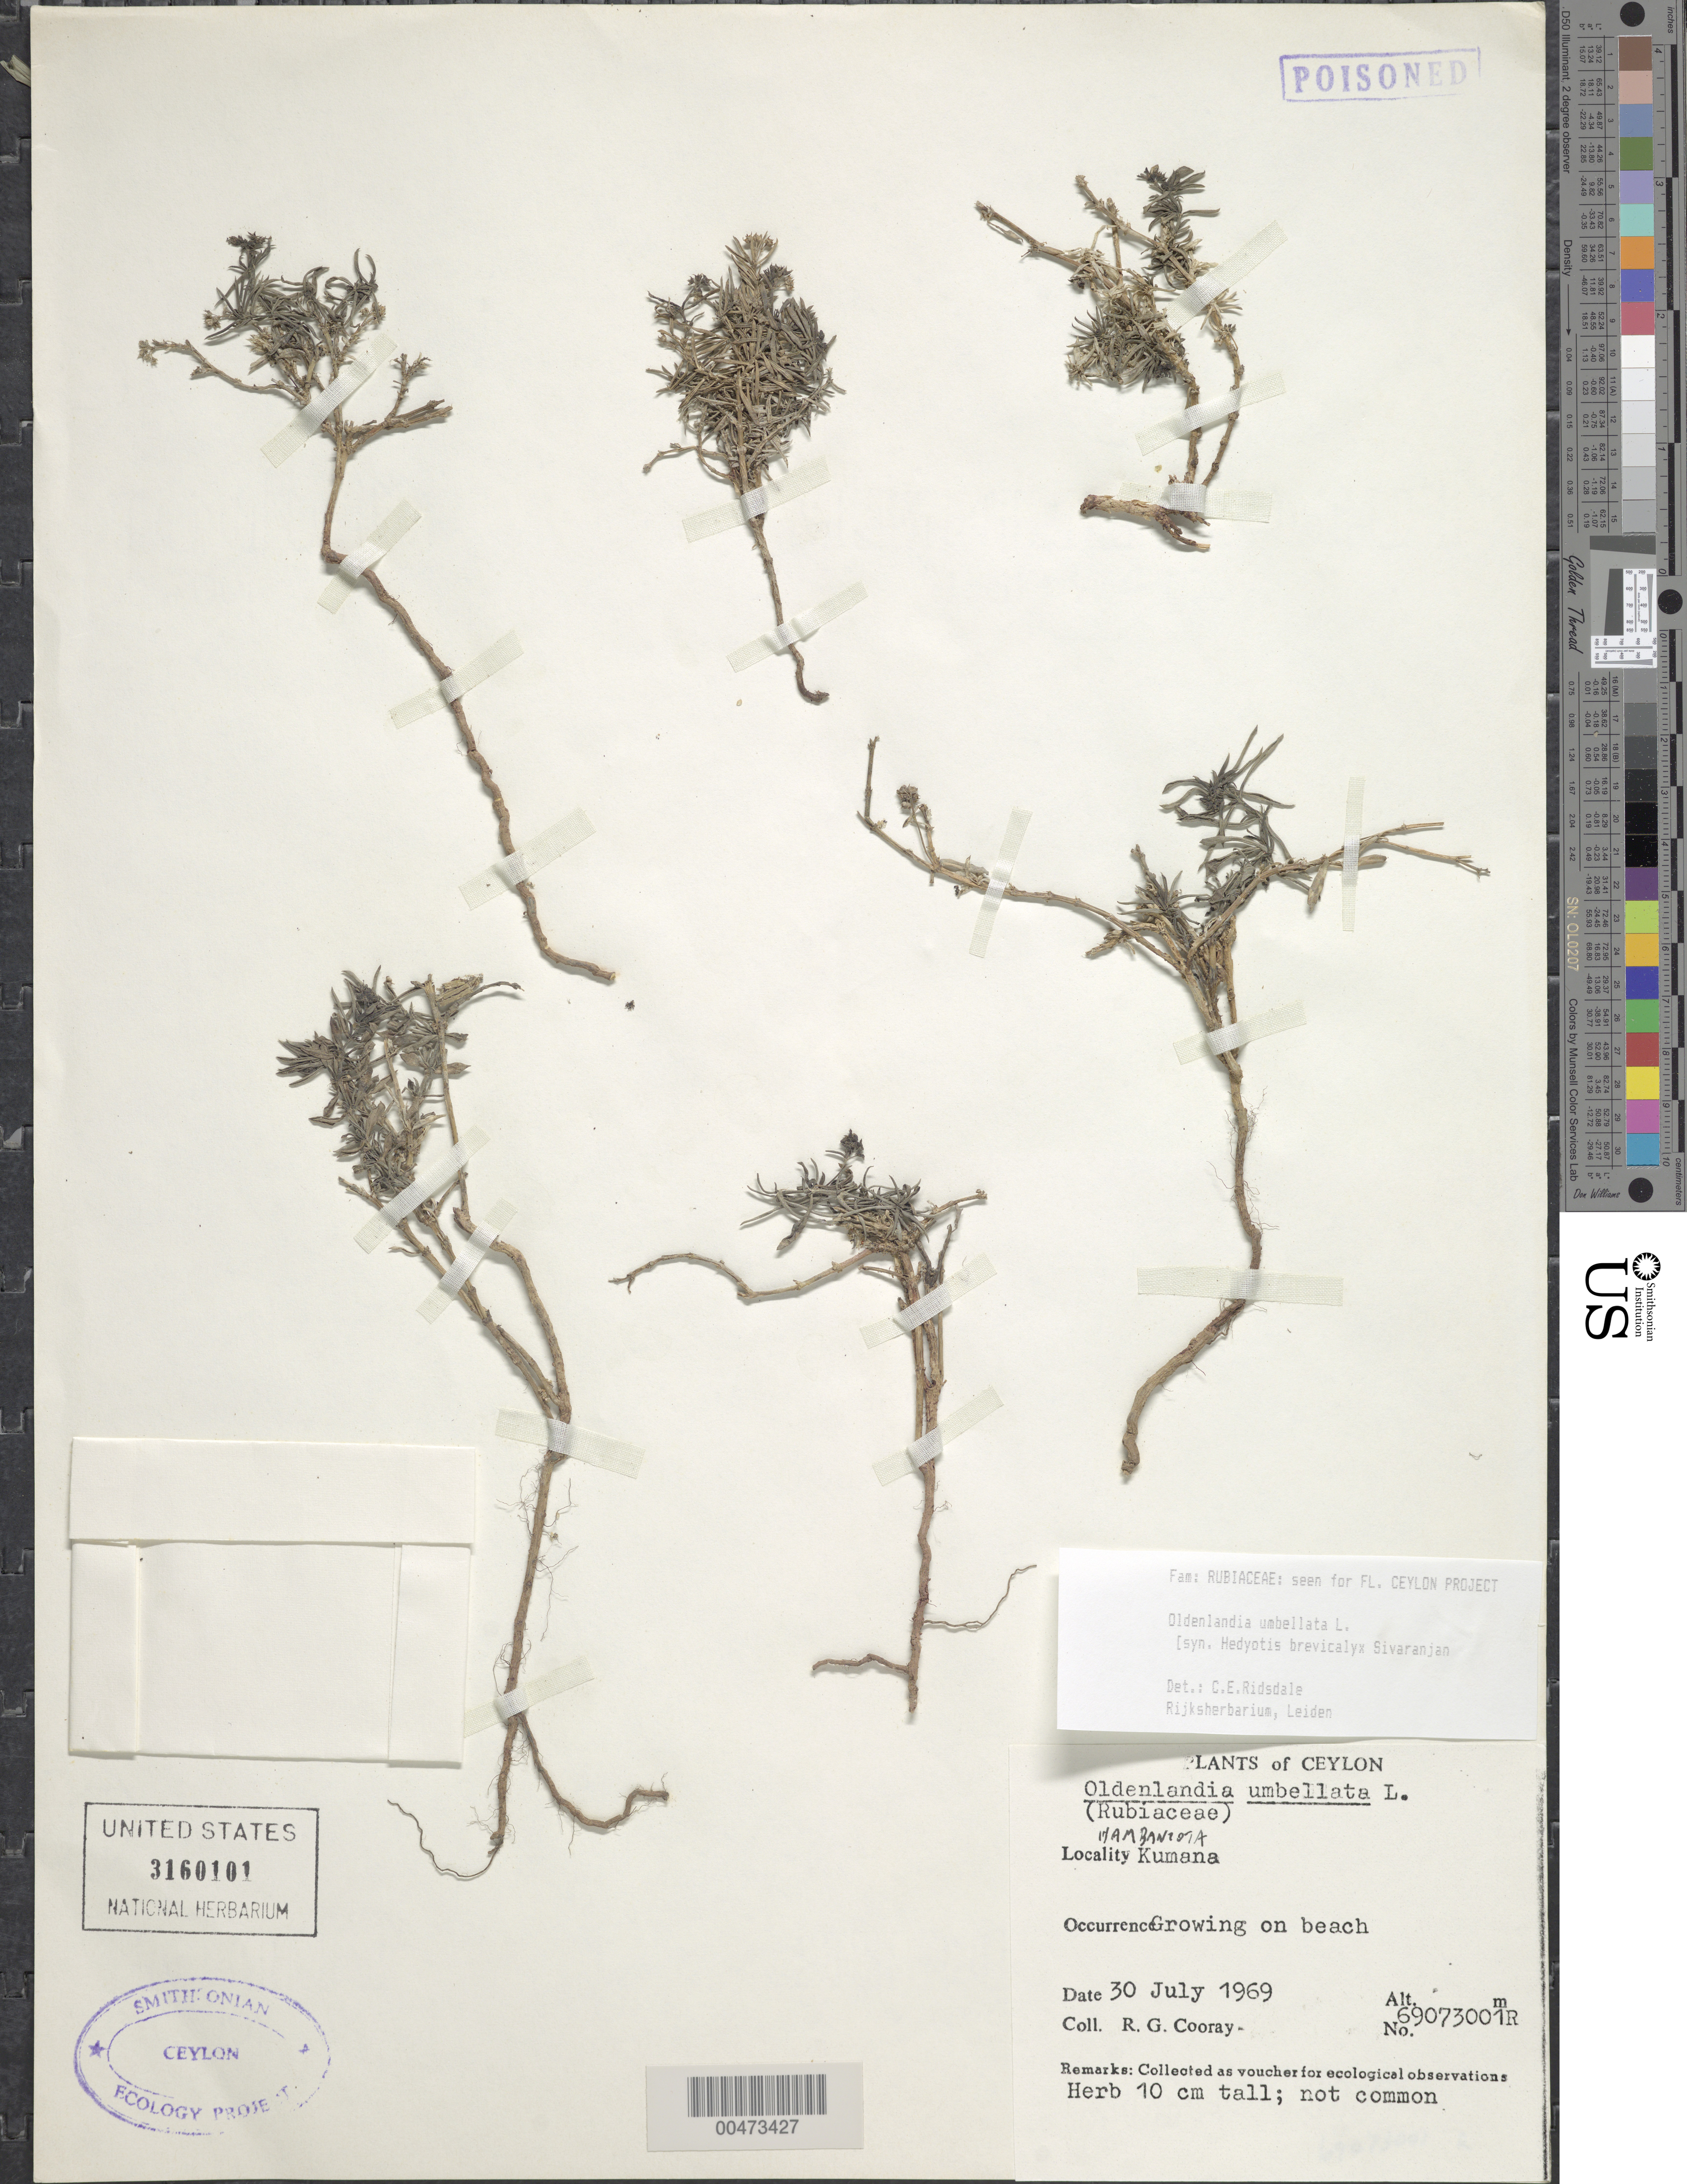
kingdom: Plantae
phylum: Tracheophyta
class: Magnoliopsida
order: Gentianales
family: Rubiaceae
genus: Oldenlandia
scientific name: Oldenlandia umbellata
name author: L.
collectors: R. Cooray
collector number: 69073001R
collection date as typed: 30 Jul 1969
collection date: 1969-07-30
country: Sri Lanka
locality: Kumana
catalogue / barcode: US 3160101